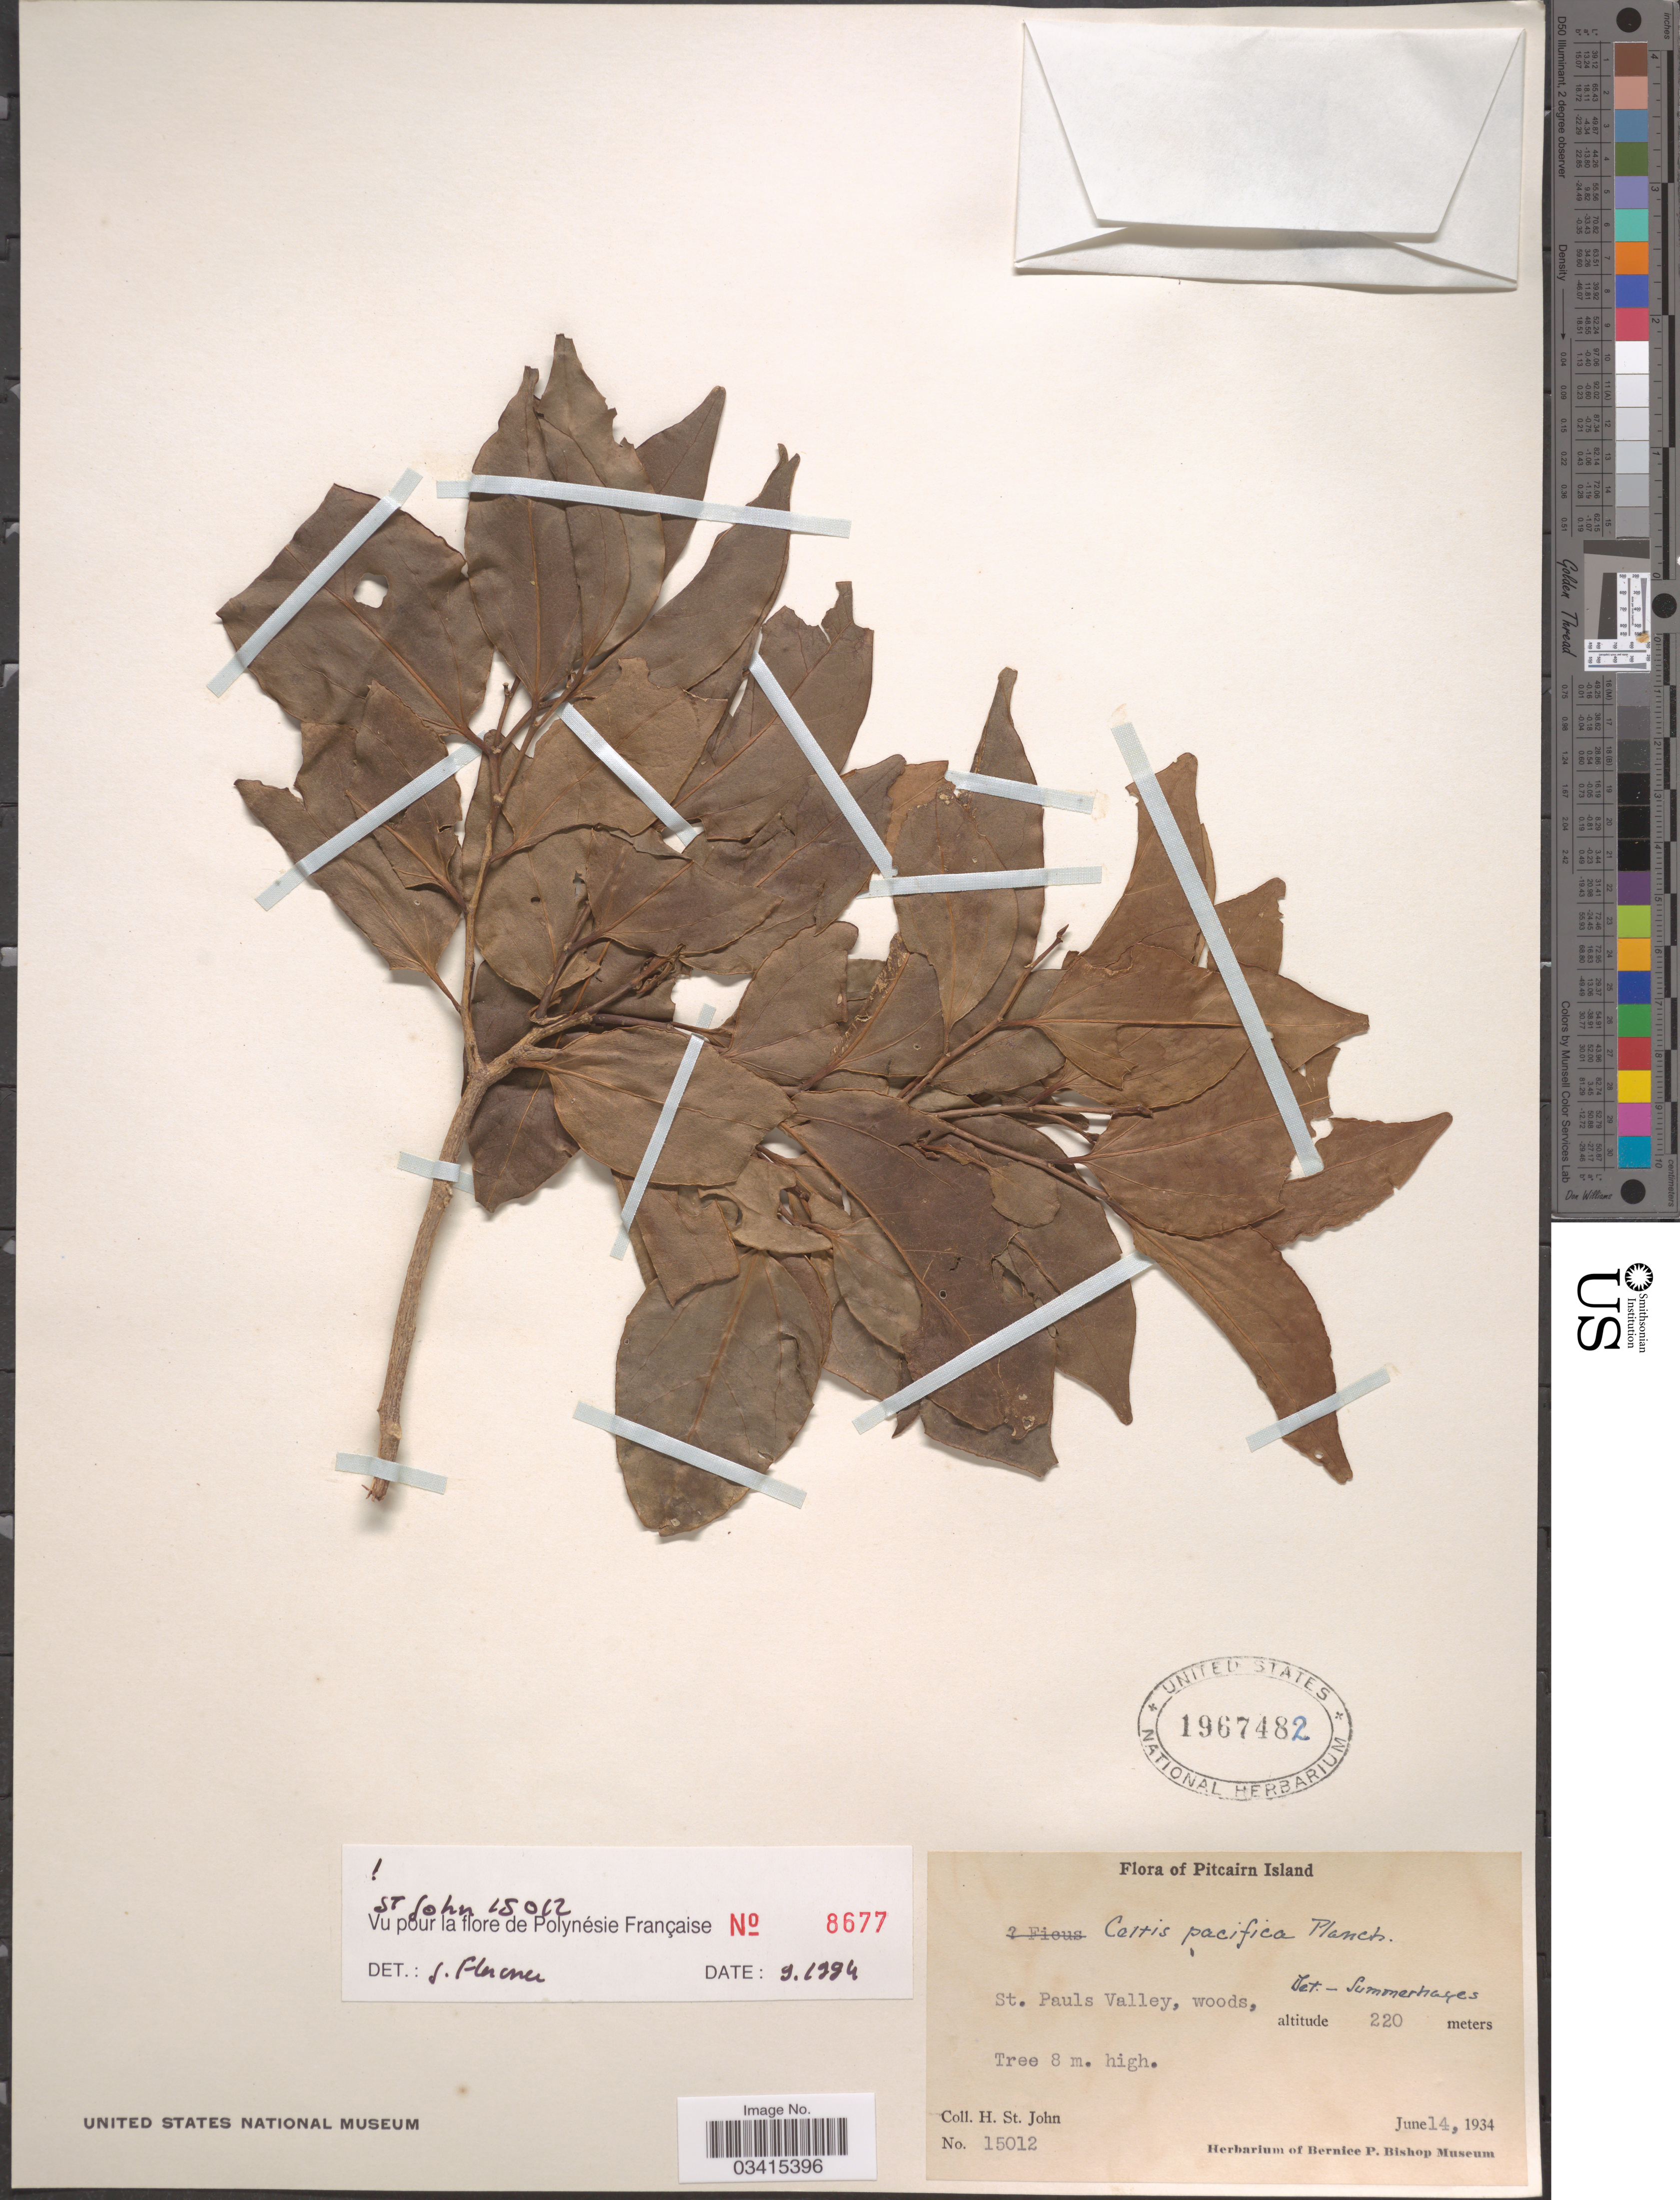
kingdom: Plantae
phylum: Tracheophyta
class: Magnoliopsida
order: Rosales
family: Cannabaceae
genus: Celtis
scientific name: Celtis pacifica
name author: Planch.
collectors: H. St. John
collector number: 15012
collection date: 1934-06-14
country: Pitcairn Islands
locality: St. Pauls Valley.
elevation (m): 220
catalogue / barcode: US 1967482